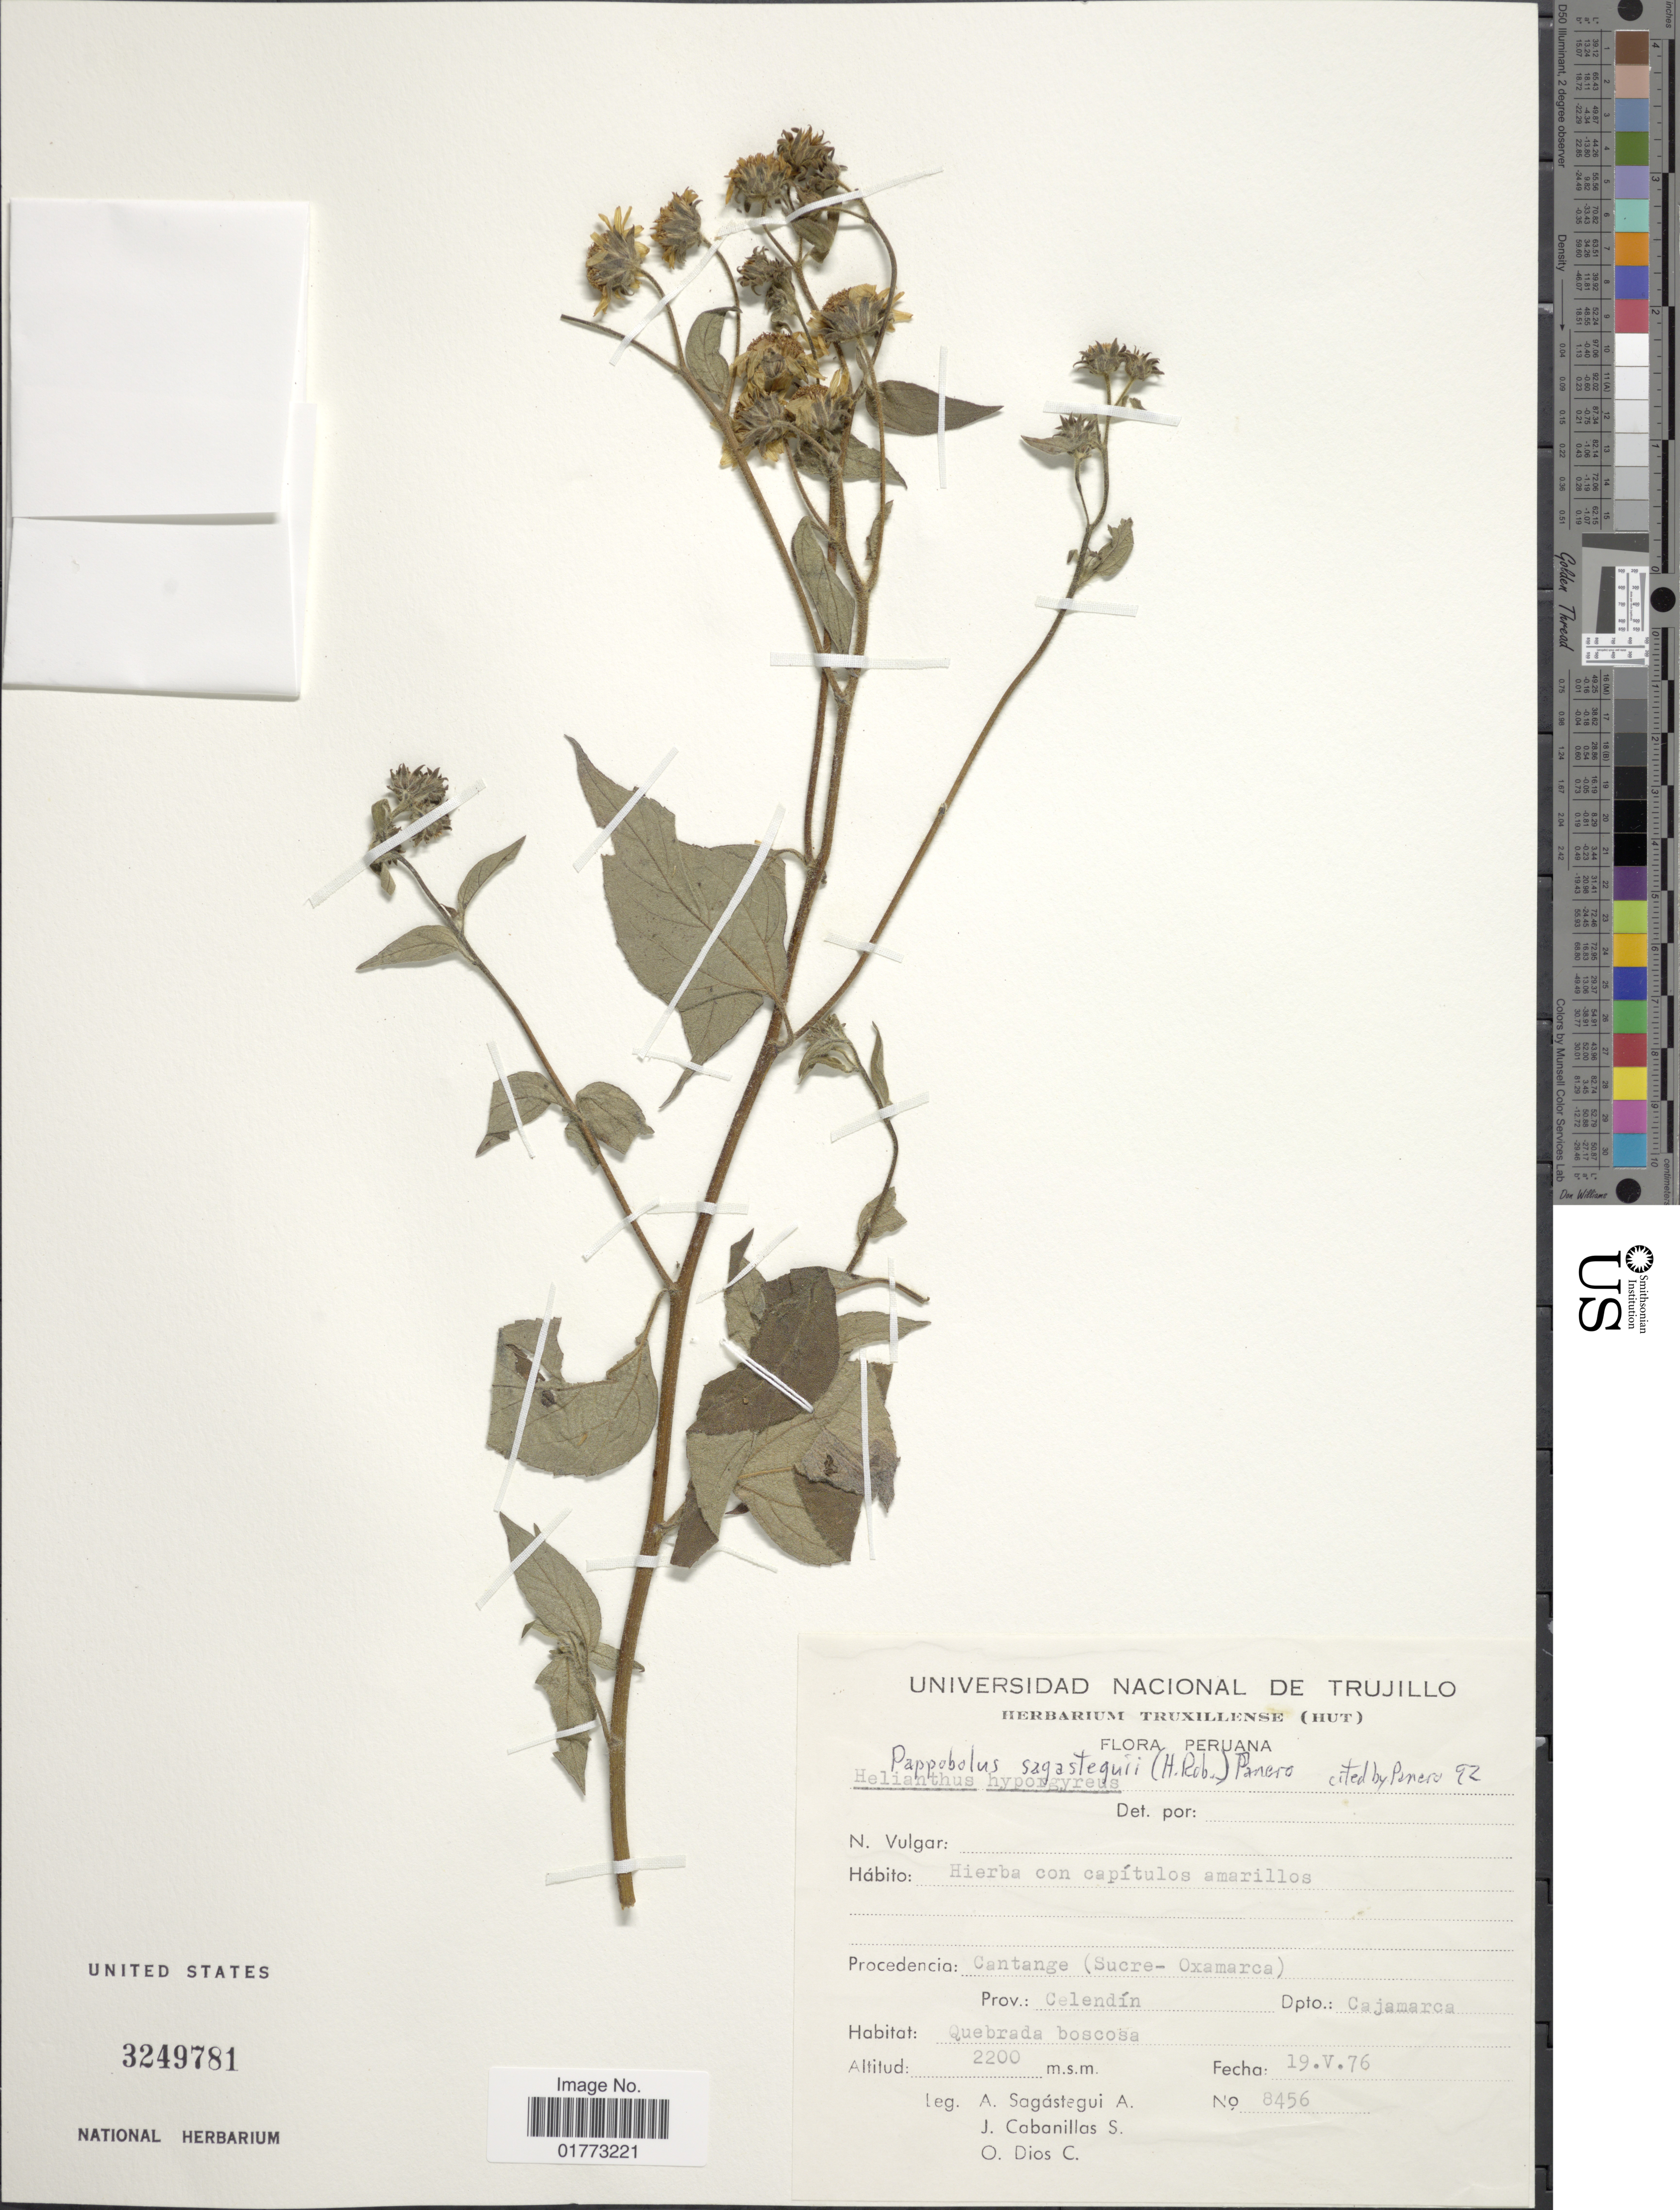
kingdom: Plantae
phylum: Tracheophyta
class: Magnoliopsida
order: Asterales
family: Asteraceae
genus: Pappobolus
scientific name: Pappobolus sagasteguii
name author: (H. Rob.) Panero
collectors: A. Sagástegui A., J. Cabanillas S. & O. Dios C.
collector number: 8456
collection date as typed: Transcribed d/m/y: 19/5/76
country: Peru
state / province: Cajamarca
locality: Procedencia: Cantange (Sucre-Oxamarca)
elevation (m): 2200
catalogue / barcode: US 3249781